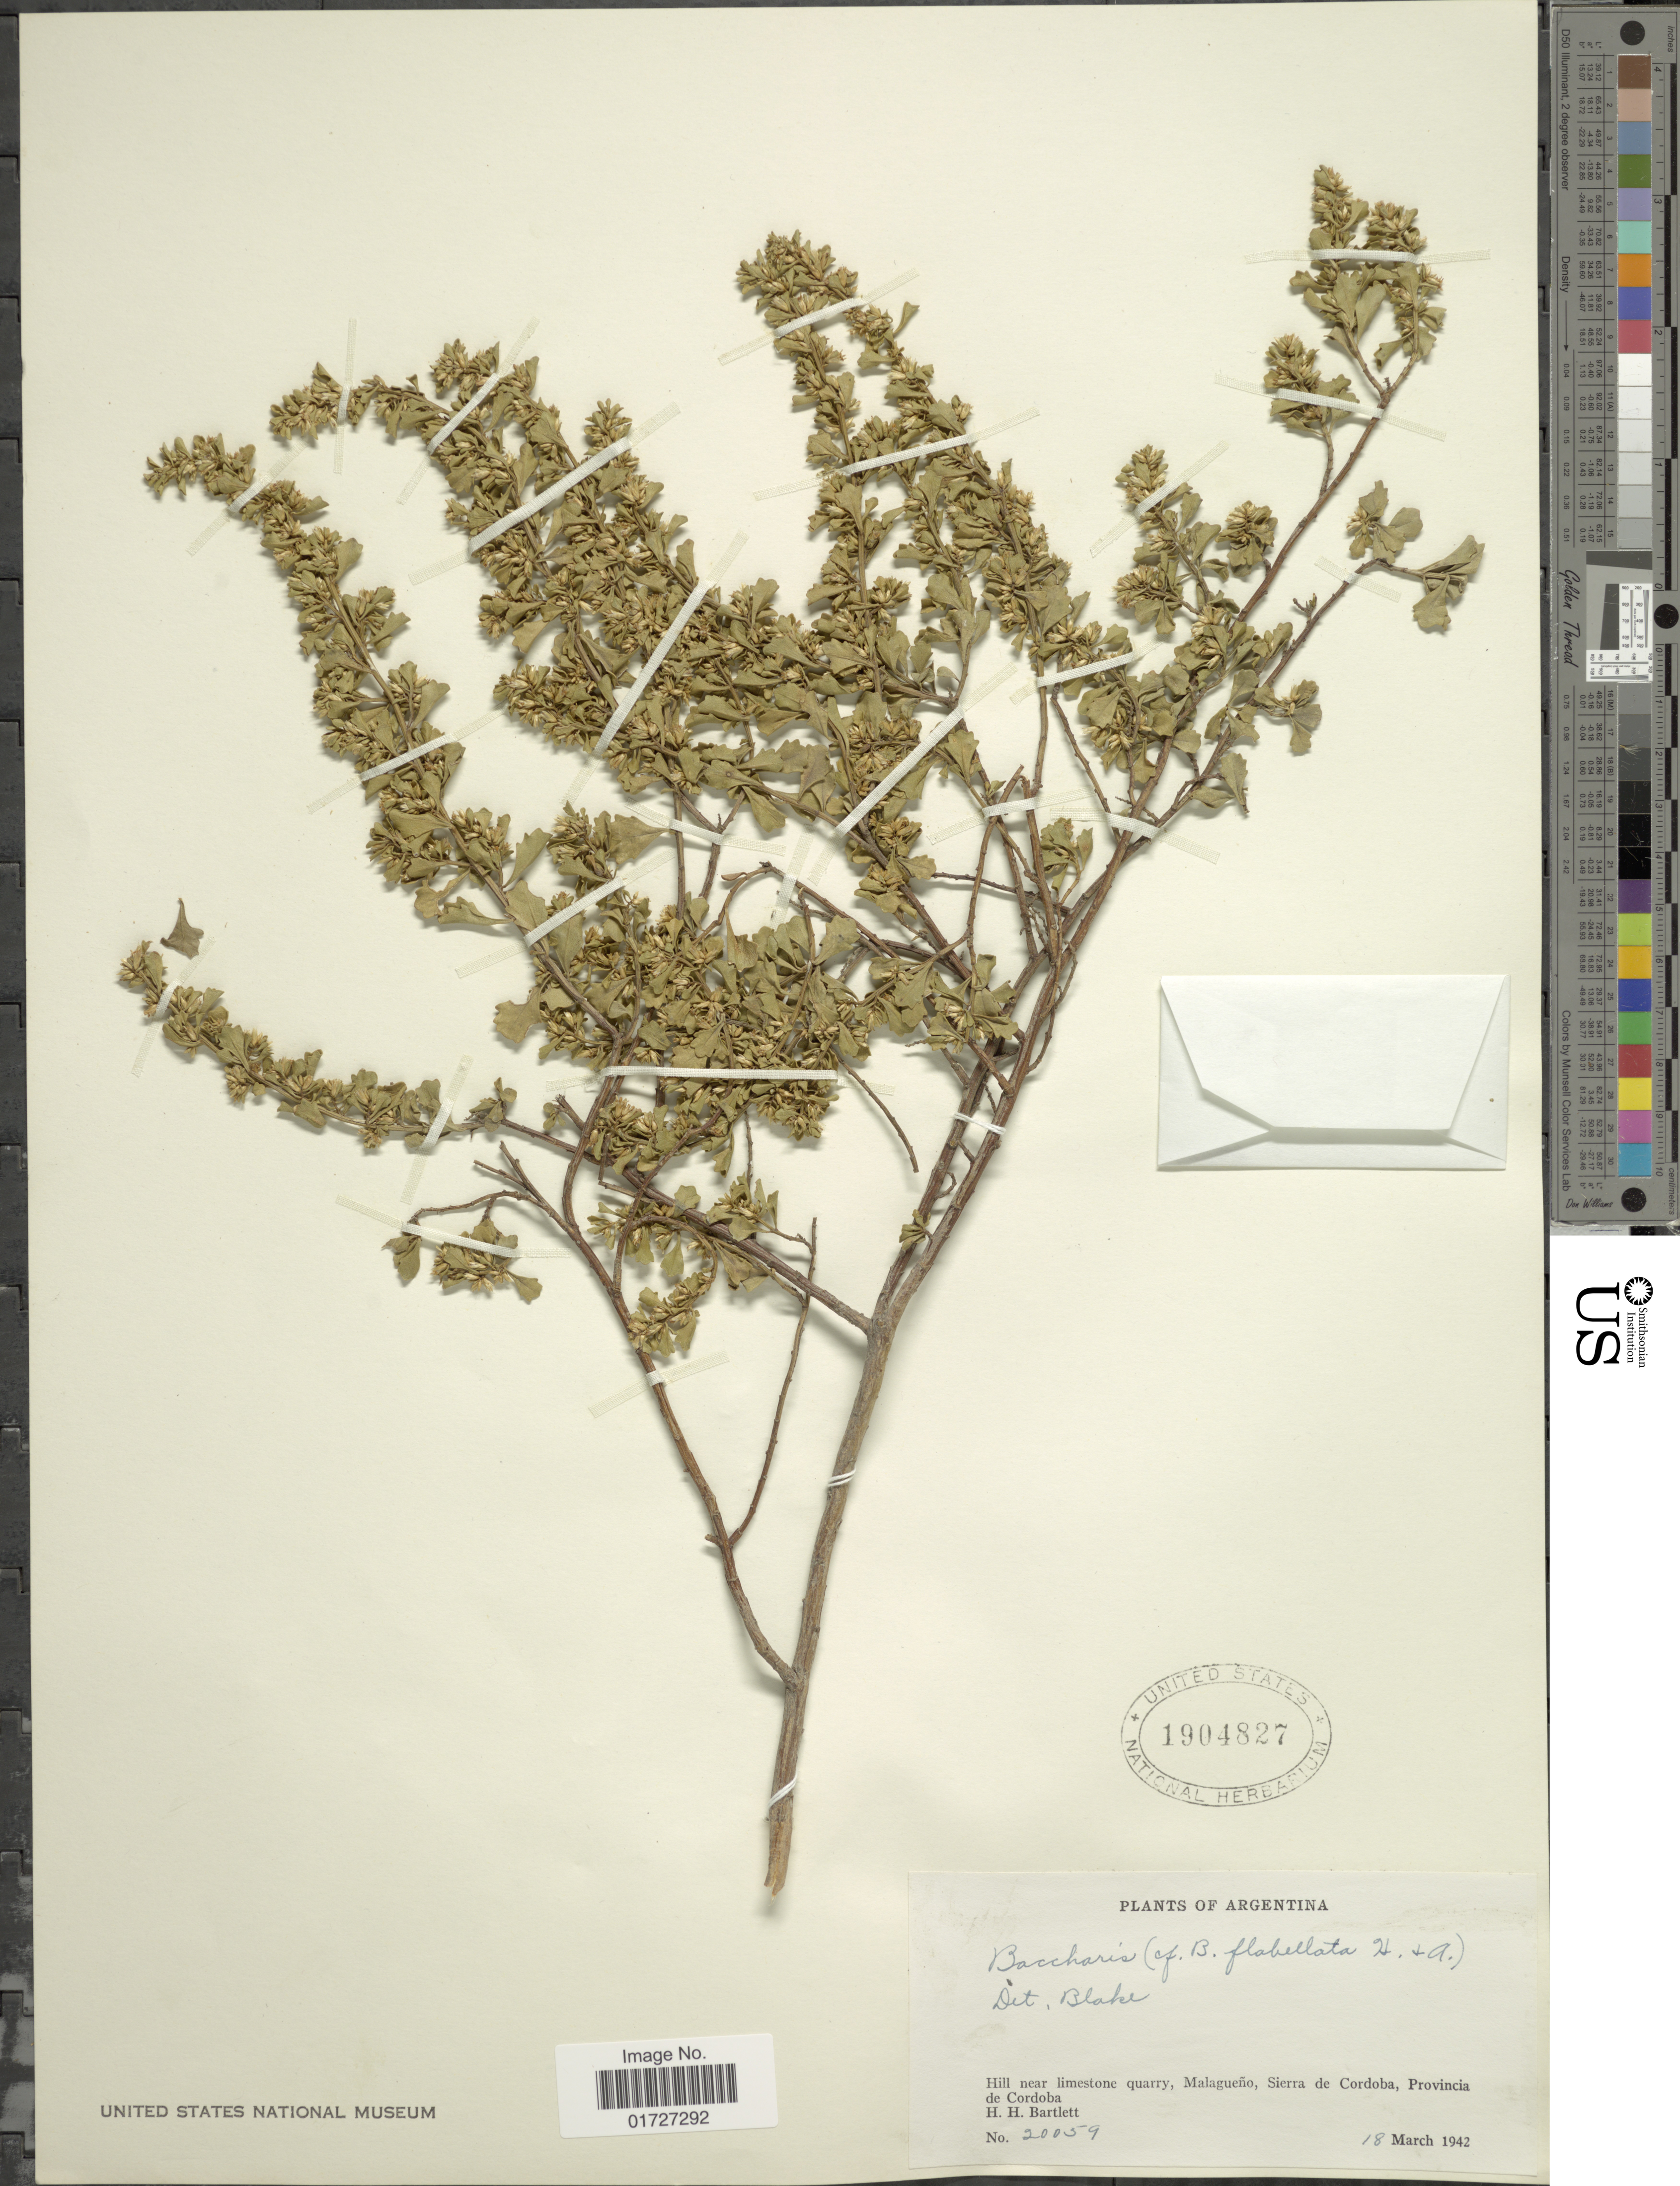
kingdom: Plantae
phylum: Tracheophyta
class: Magnoliopsida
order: Asterales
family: Asteraceae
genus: Baccharis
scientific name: Baccharis flabellata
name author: Hook. & Arn.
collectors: H. H. Bartlett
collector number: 20059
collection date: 1942-03-18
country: Argentina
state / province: Cordoba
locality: Malagueno, Sierra de Cordoba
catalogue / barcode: US 1904827